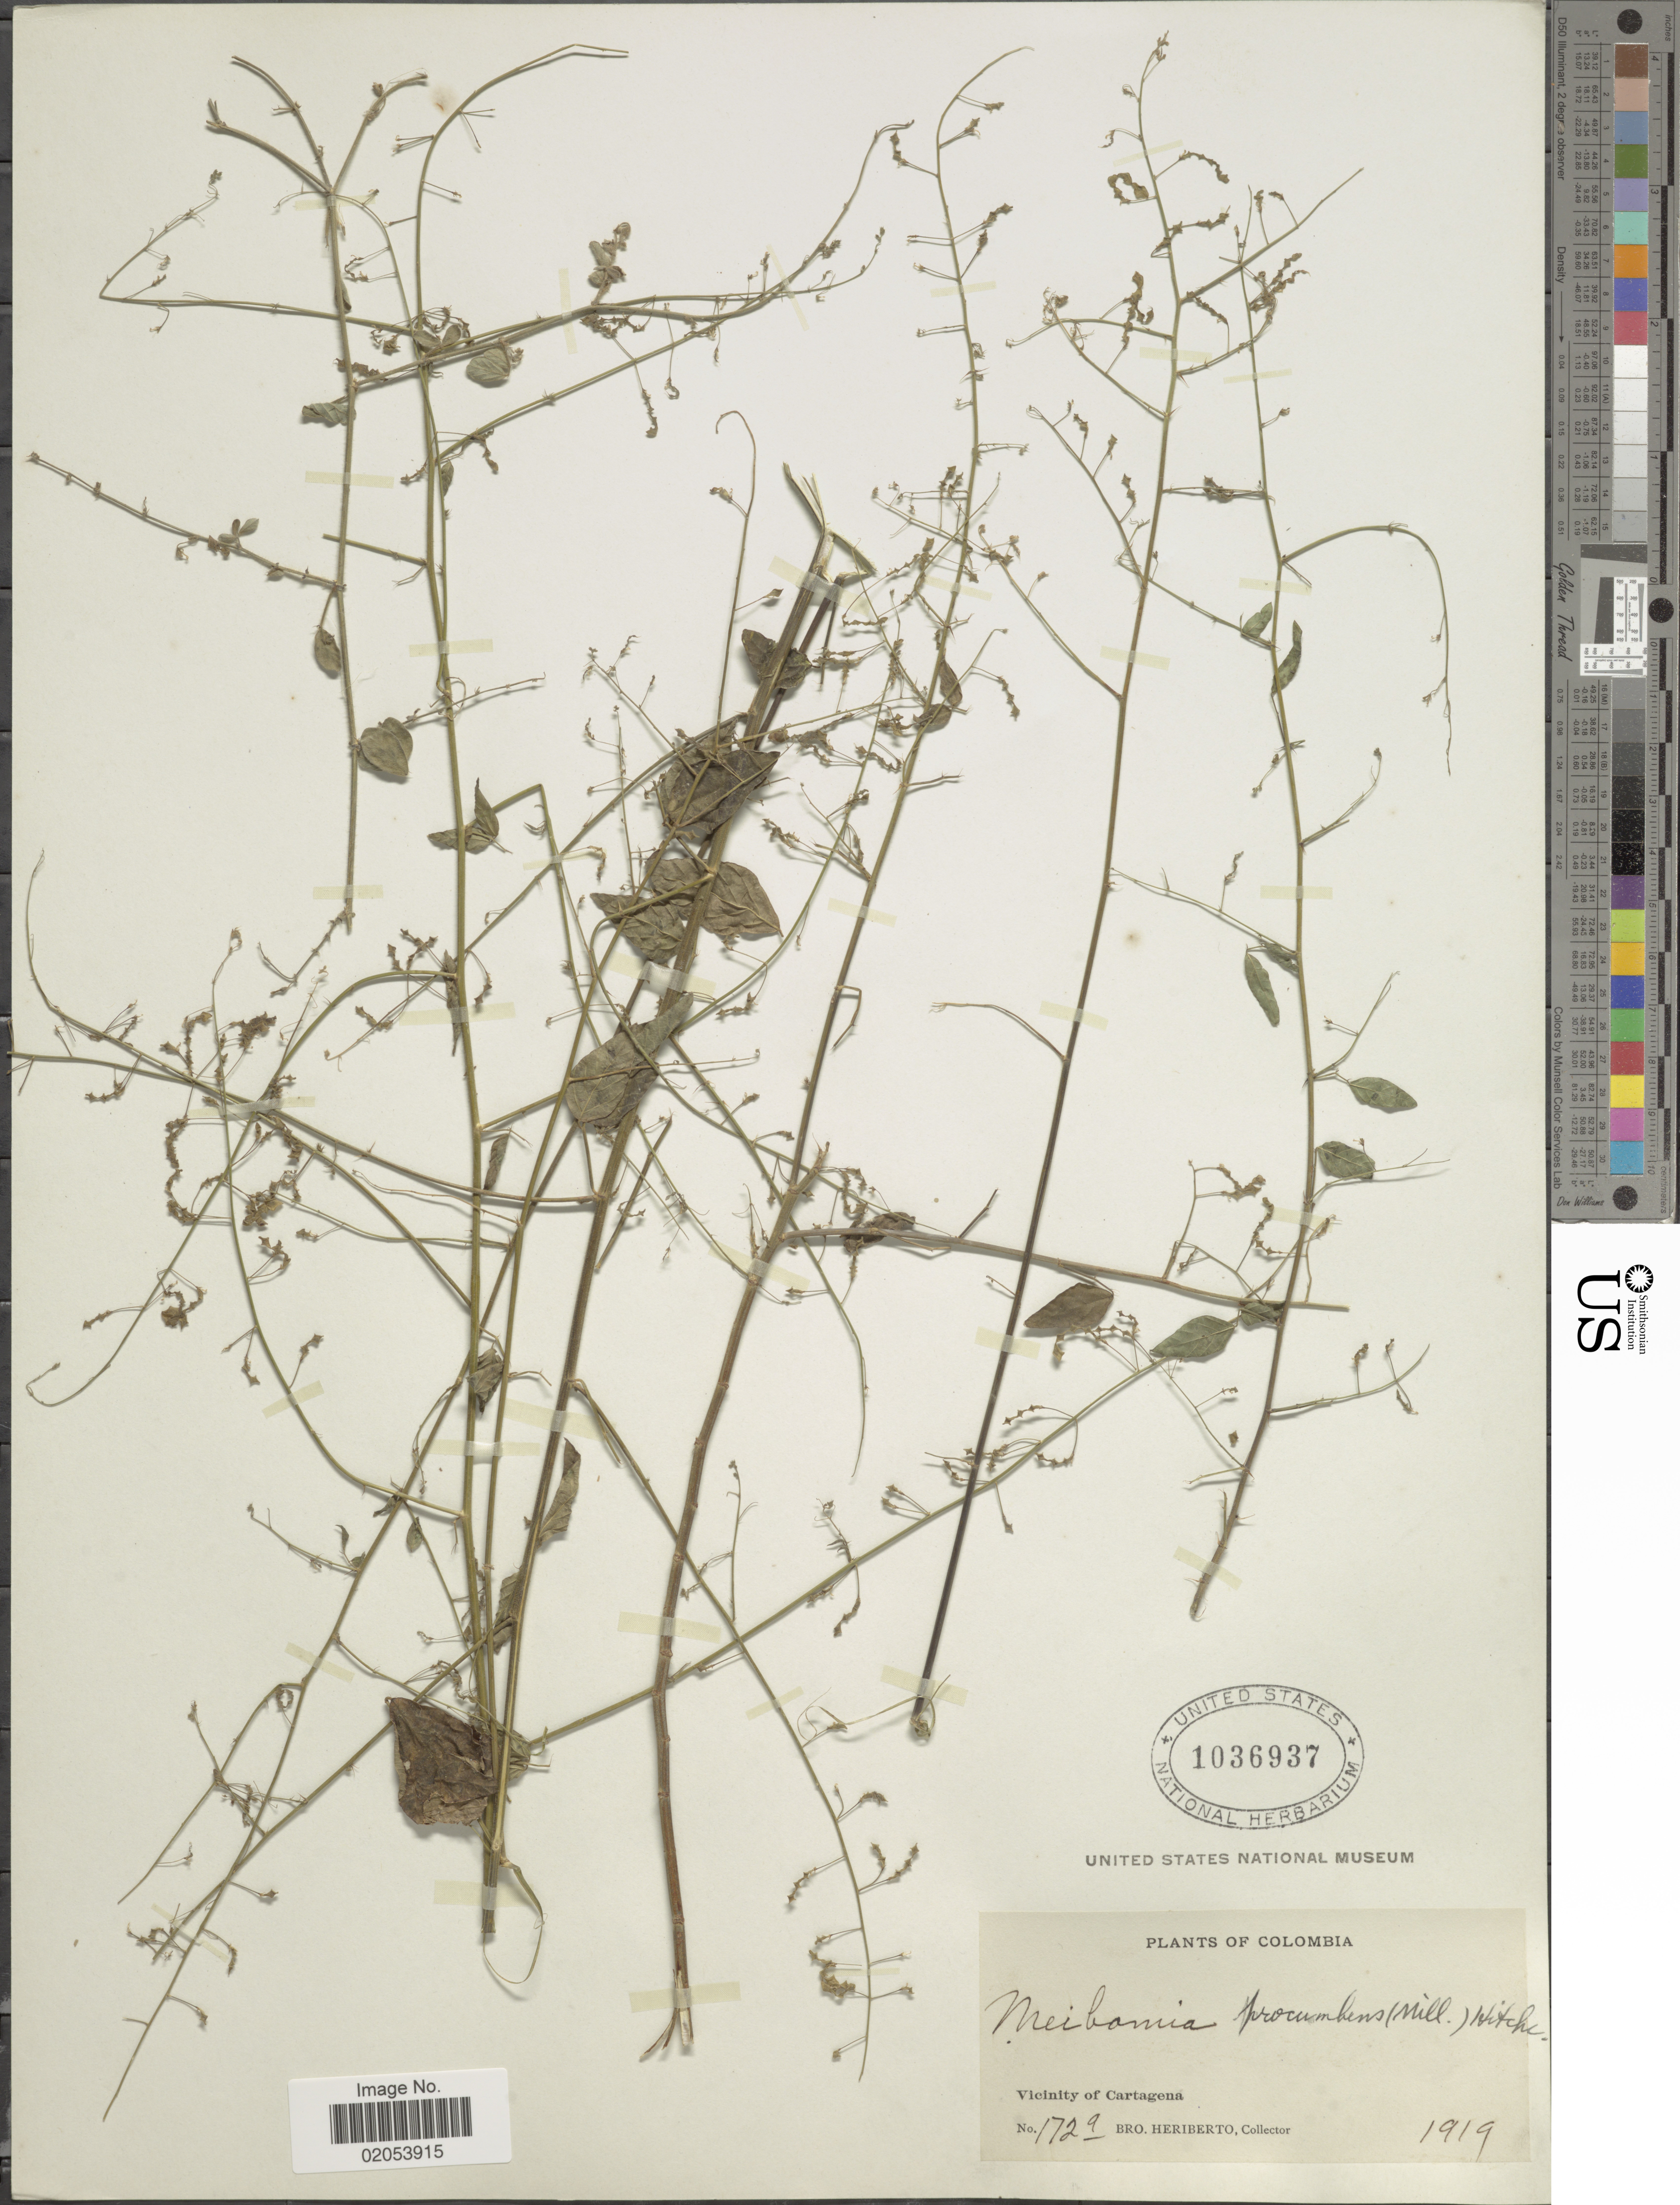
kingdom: Plantae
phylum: Tracheophyta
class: Magnoliopsida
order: Fabales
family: Fabaceae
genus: Desmodium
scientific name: Desmodium procumbens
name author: (Mill.) Hitchc.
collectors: B. Heriberto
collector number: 172a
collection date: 1919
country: Colombia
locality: Vicinity of Cartagena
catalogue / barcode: US 1036937